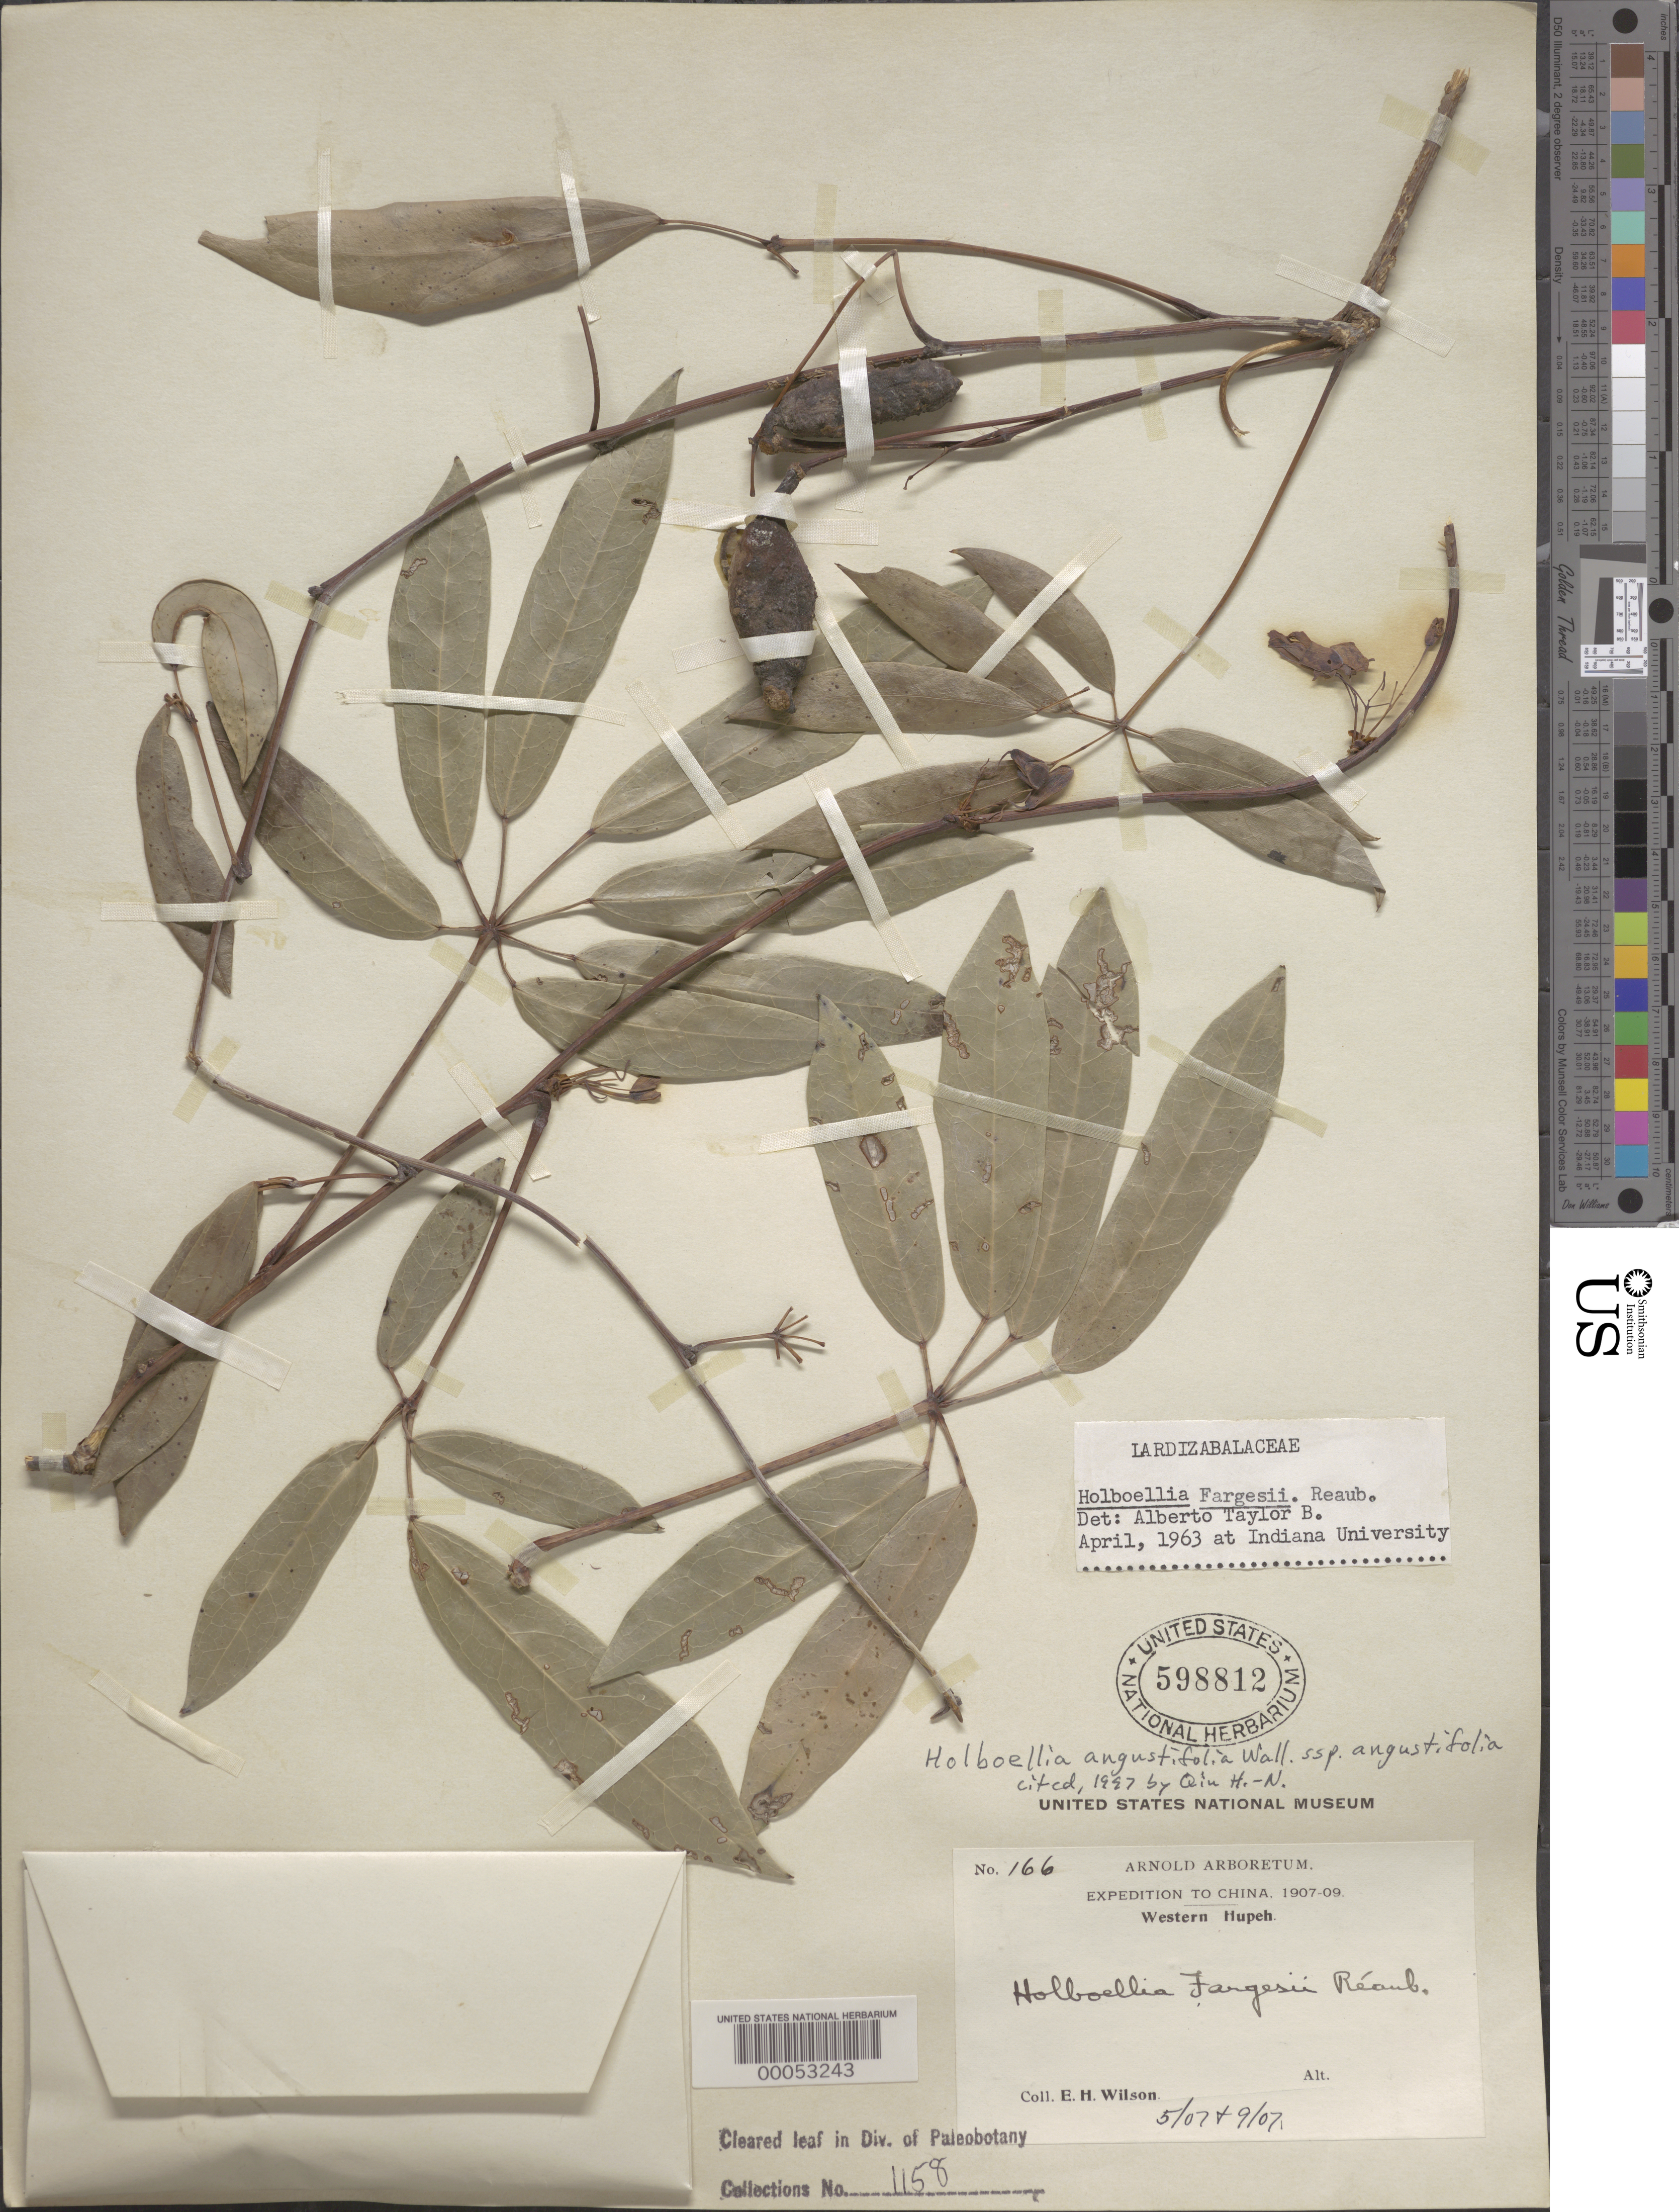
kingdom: Plantae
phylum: Tracheophyta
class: Magnoliopsida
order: Ranunculales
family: Lardizabalaceae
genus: Stauntonia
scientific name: Stauntonia angustifolia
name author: (Wall.) R. Br. & Wall.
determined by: Strong, Mark T., (BOT), Smithsonian Institution - National Museum of Natural History (UNITED STATES)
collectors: E. H. Wilson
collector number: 166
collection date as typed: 05 Jul 1907 and 09 Jul 1909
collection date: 1907-07-05,1909-07-09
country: China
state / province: Hubei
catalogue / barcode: US 598812